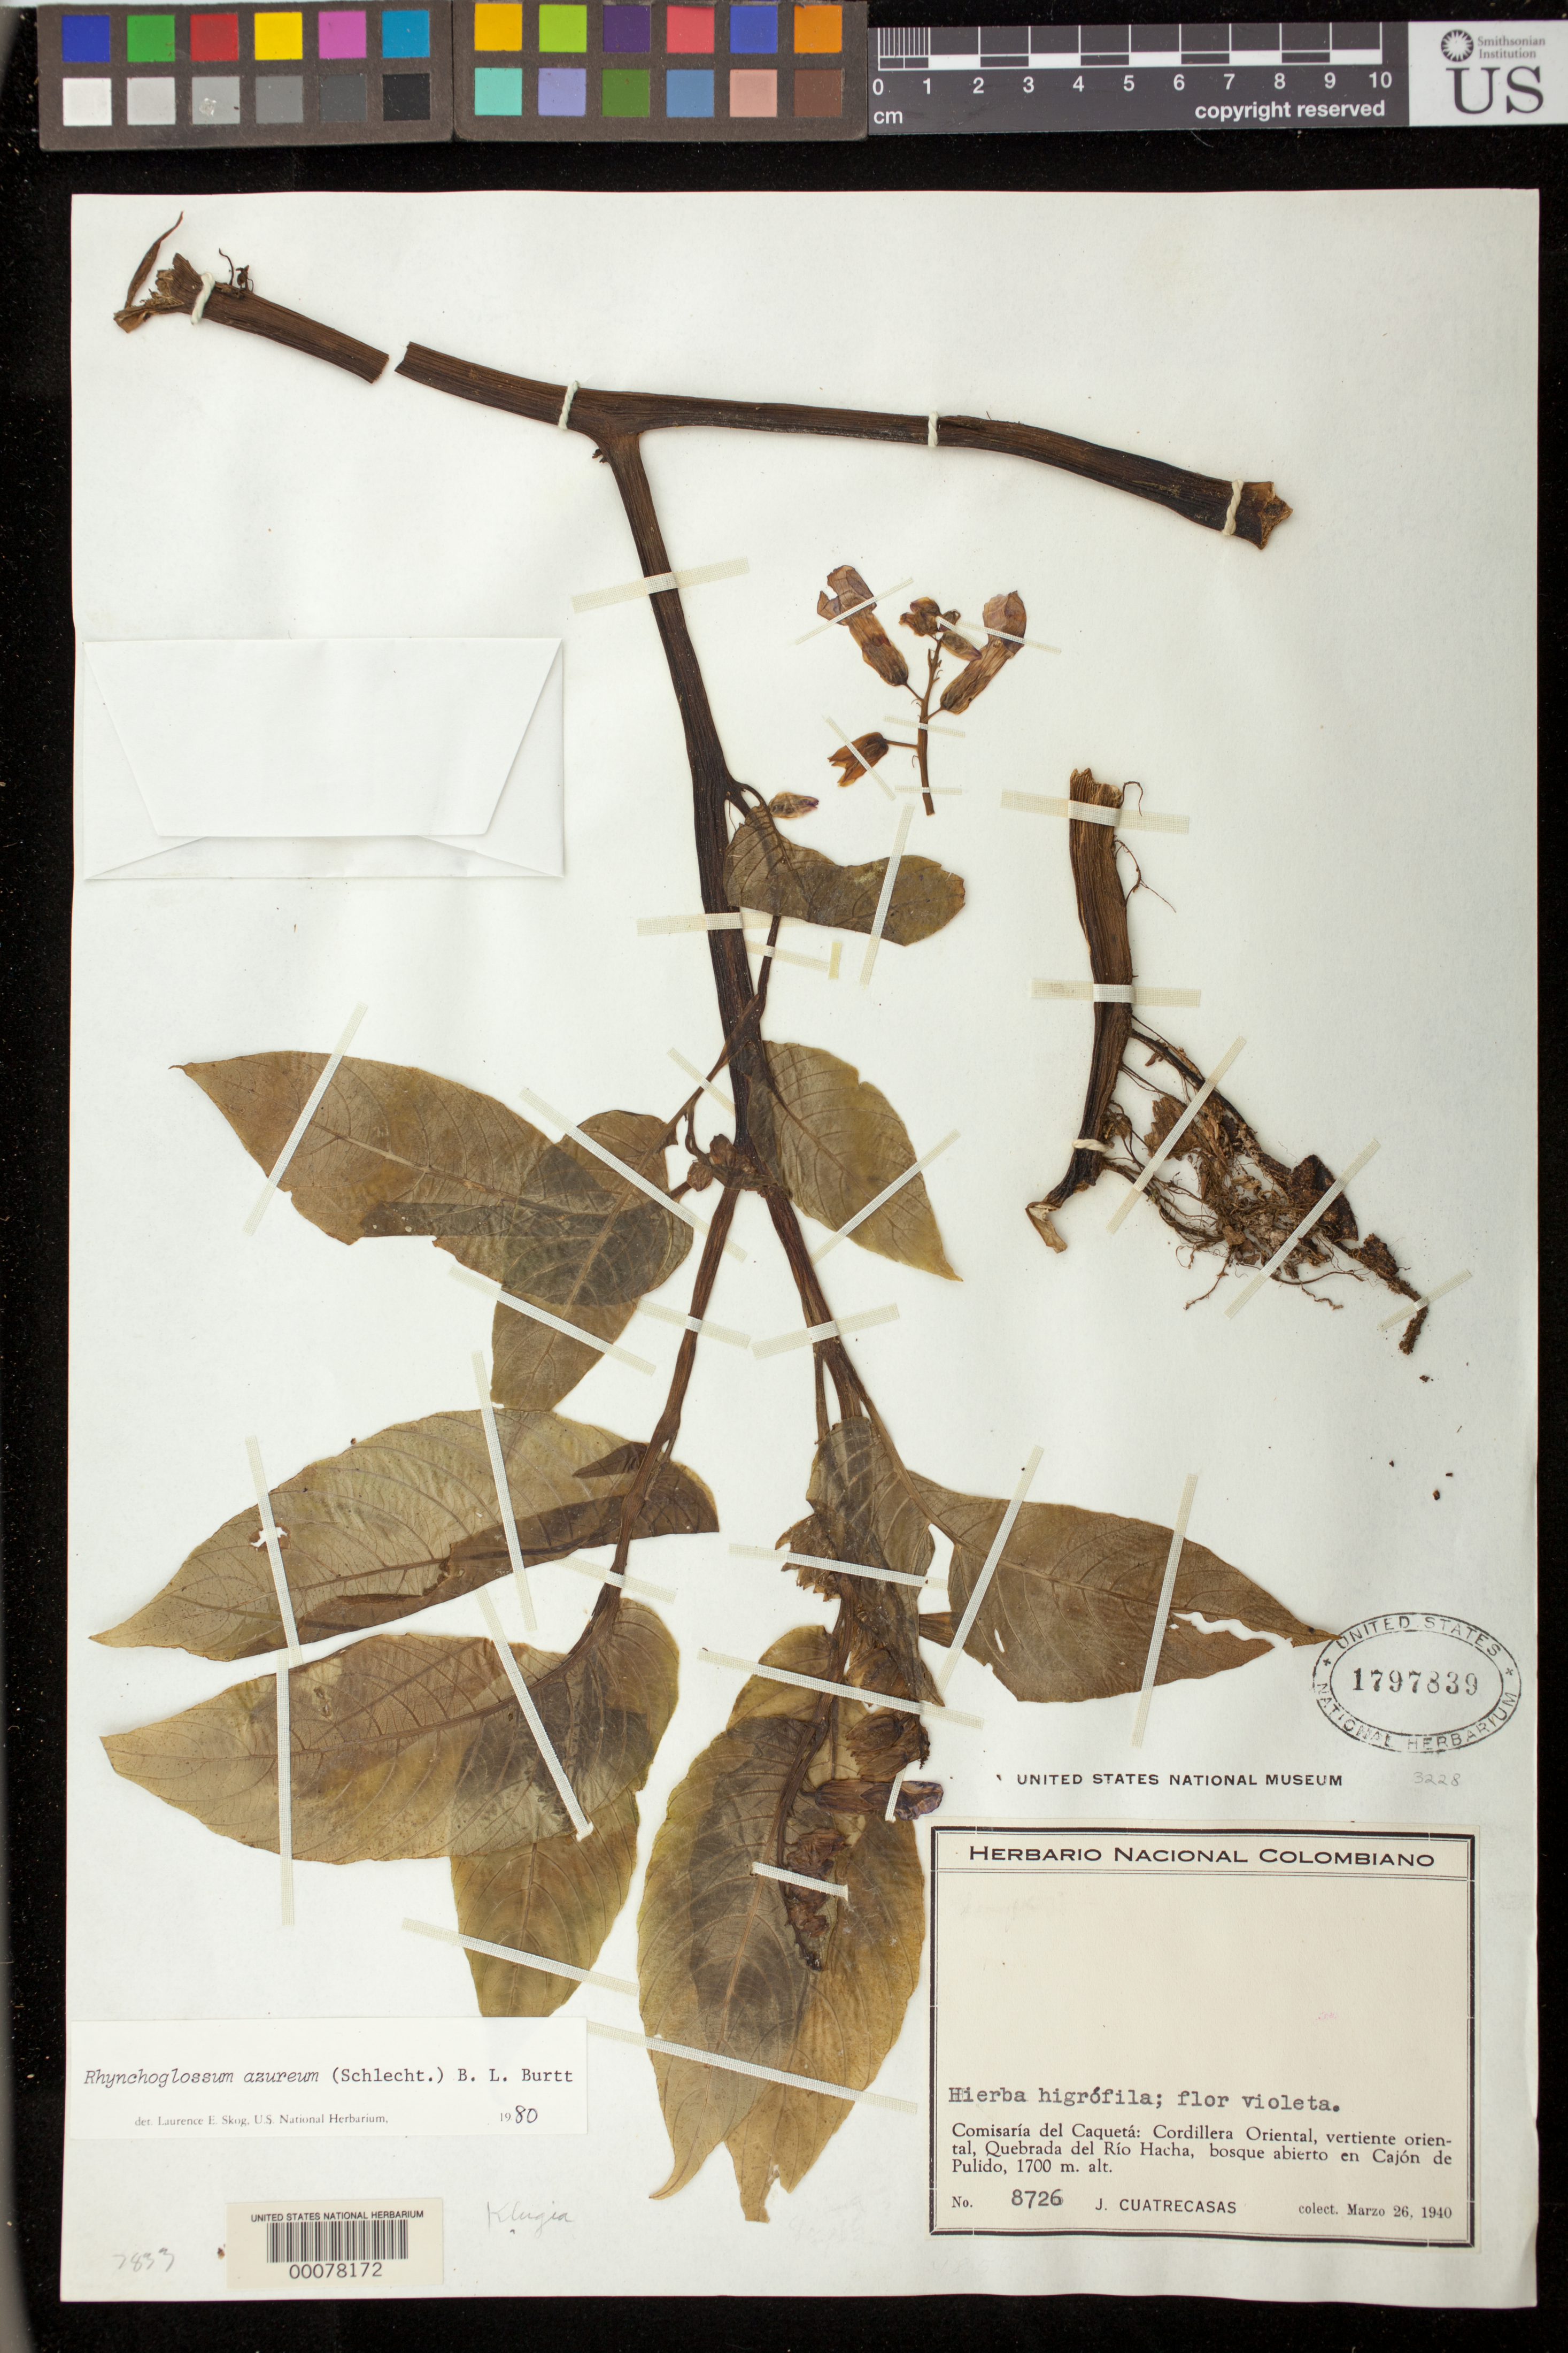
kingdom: Plantae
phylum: Tracheophyta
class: Magnoliopsida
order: Lamiales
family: Gesneriaceae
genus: Rhynchoglossum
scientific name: Rhynchoglossum azureum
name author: (Schltdl.) B.L. Burtt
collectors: J. Cuatrecasas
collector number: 8726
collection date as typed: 26 Mar 1940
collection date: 1940-03-26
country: Colombia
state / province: Caquetá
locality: Cordillera Oriental, vertiente oriental, Quebrada del Rio Hacha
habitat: Bosque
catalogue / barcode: US 1797839